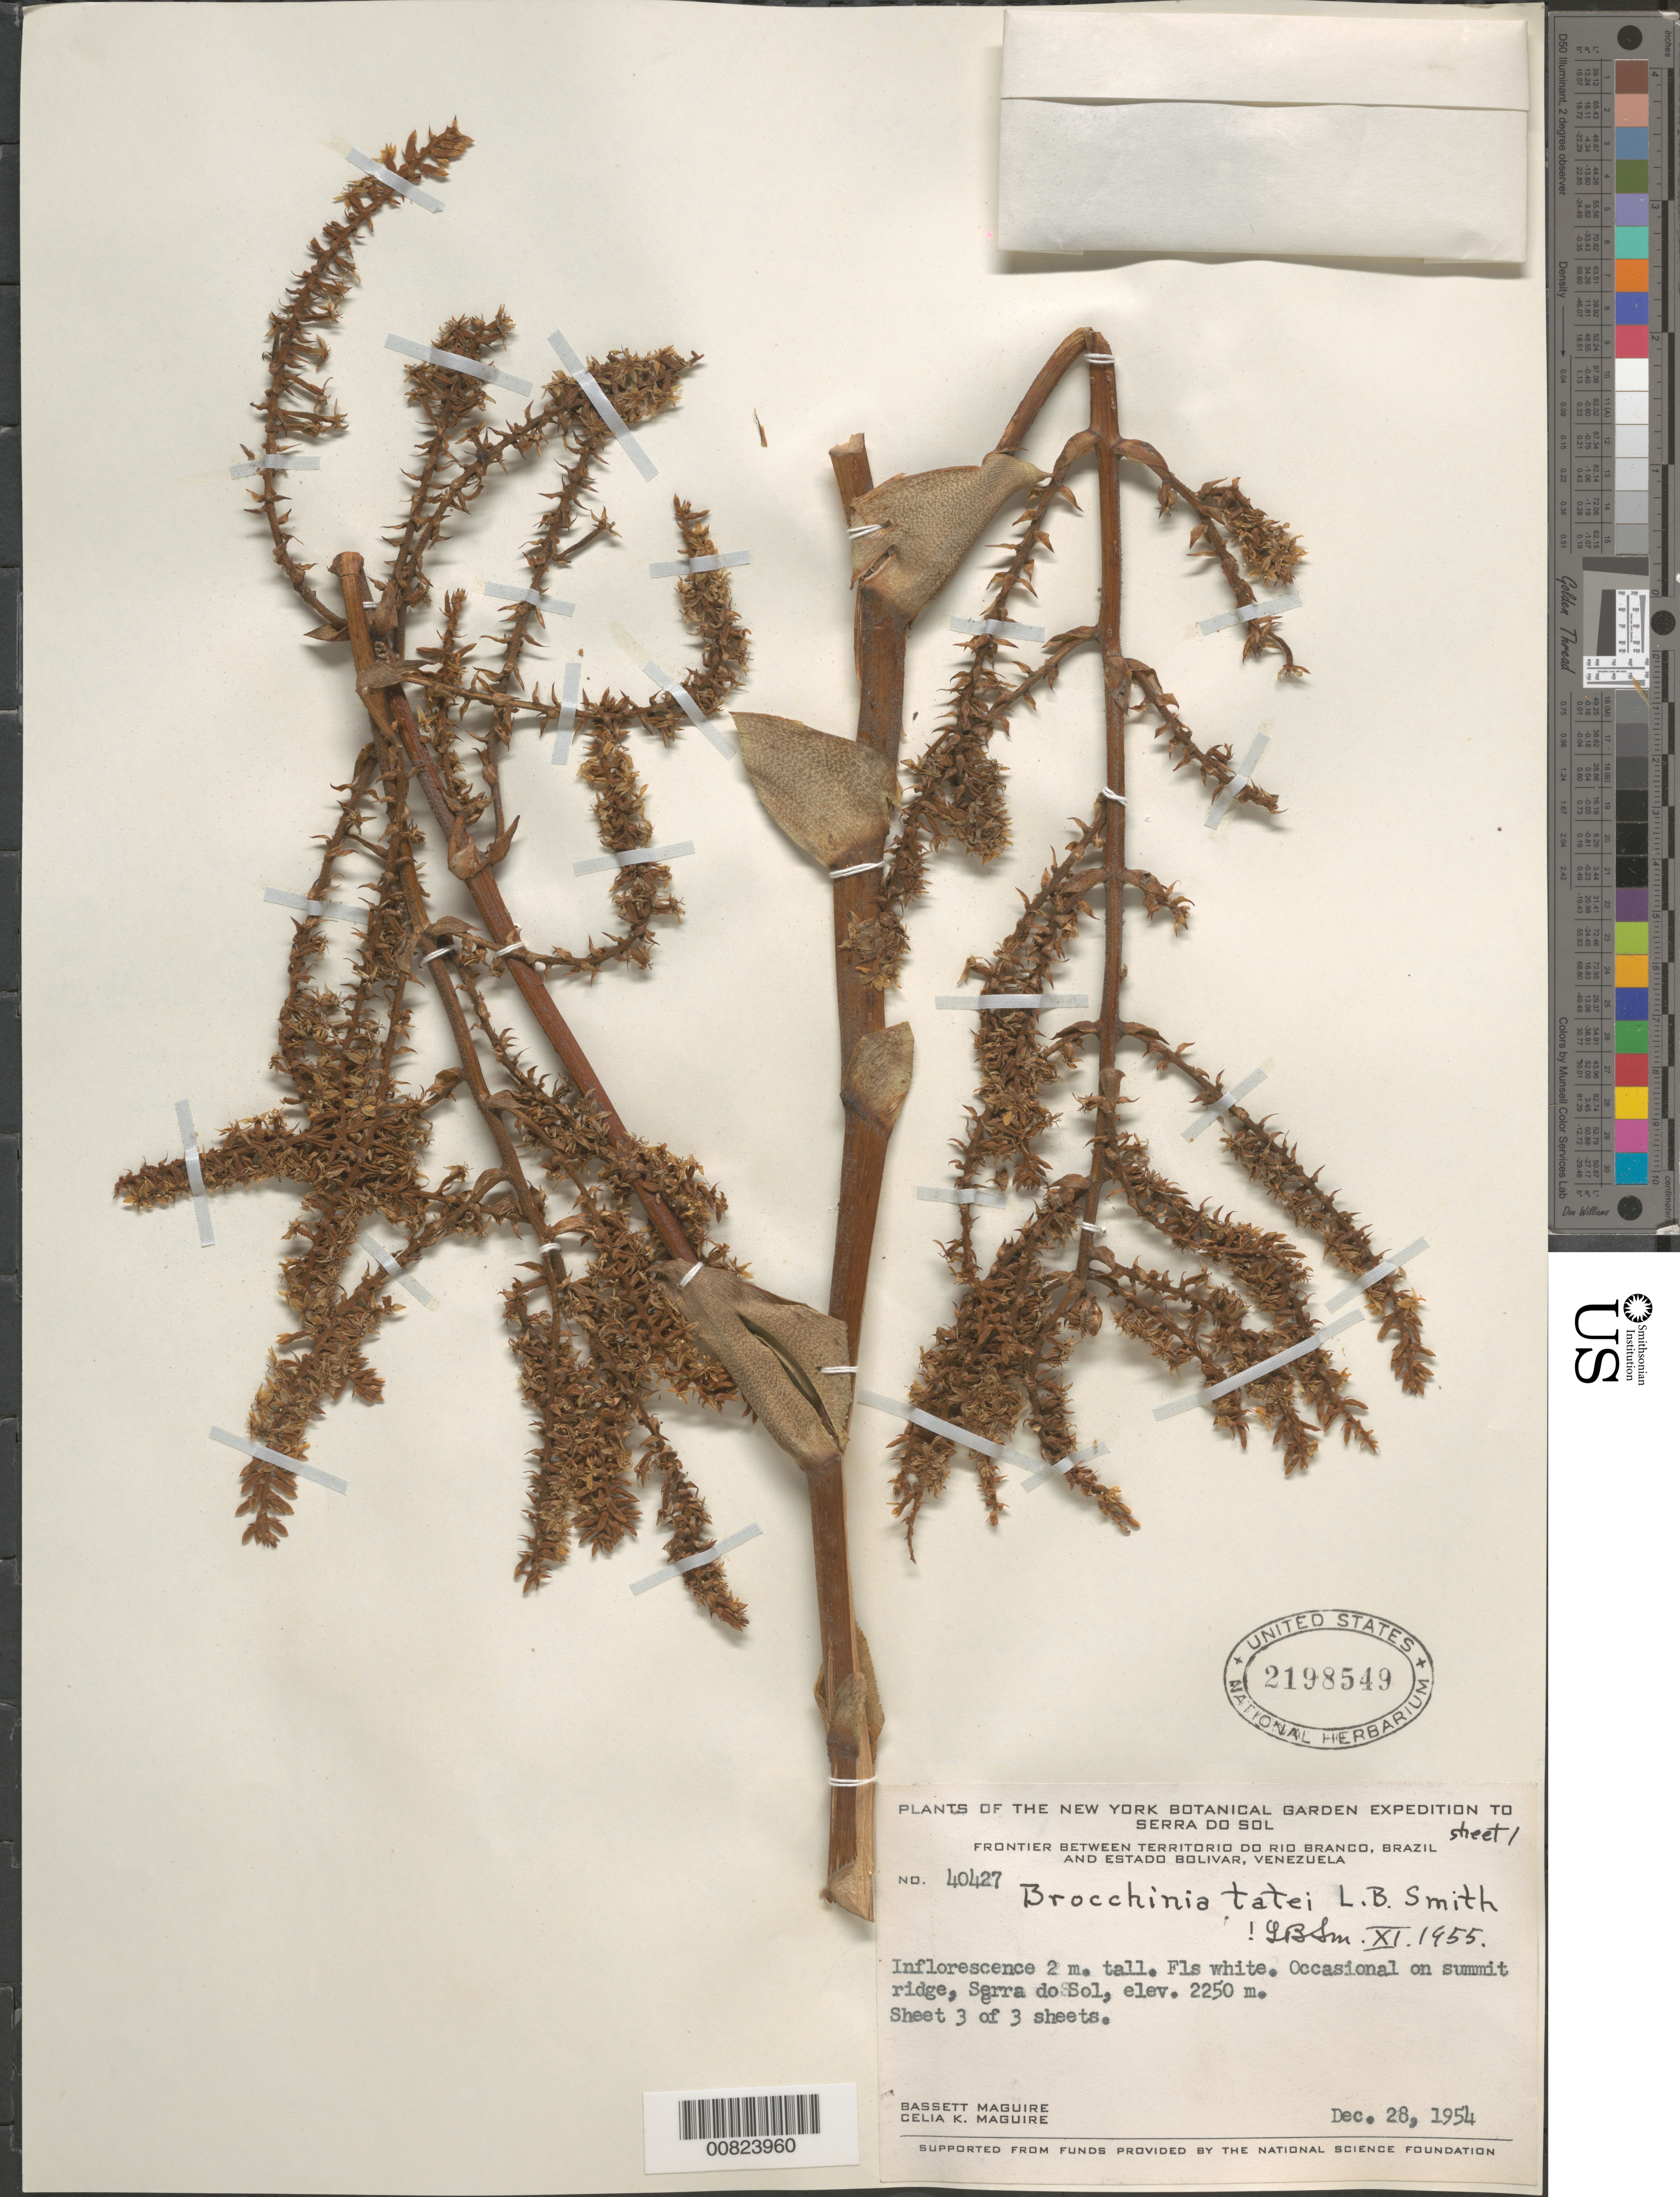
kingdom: Plantae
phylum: Tracheophyta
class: Liliopsida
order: Poales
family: Bromeliaceae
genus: Brocchinia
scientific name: Brocchinia tatei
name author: L.B. Sm.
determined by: Smith, Lyman B., (US), NMNH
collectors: B. Maguire & C. K. Maguire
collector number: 40427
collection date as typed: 28-Dec-54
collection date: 1954-12-28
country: Venezuela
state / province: Bolívar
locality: Serra do Sol, frontier betw. TerRiver do Río Branco, Brazil & Bolívar, Venezuela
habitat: Summit ridge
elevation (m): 2250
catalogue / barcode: US 2198549